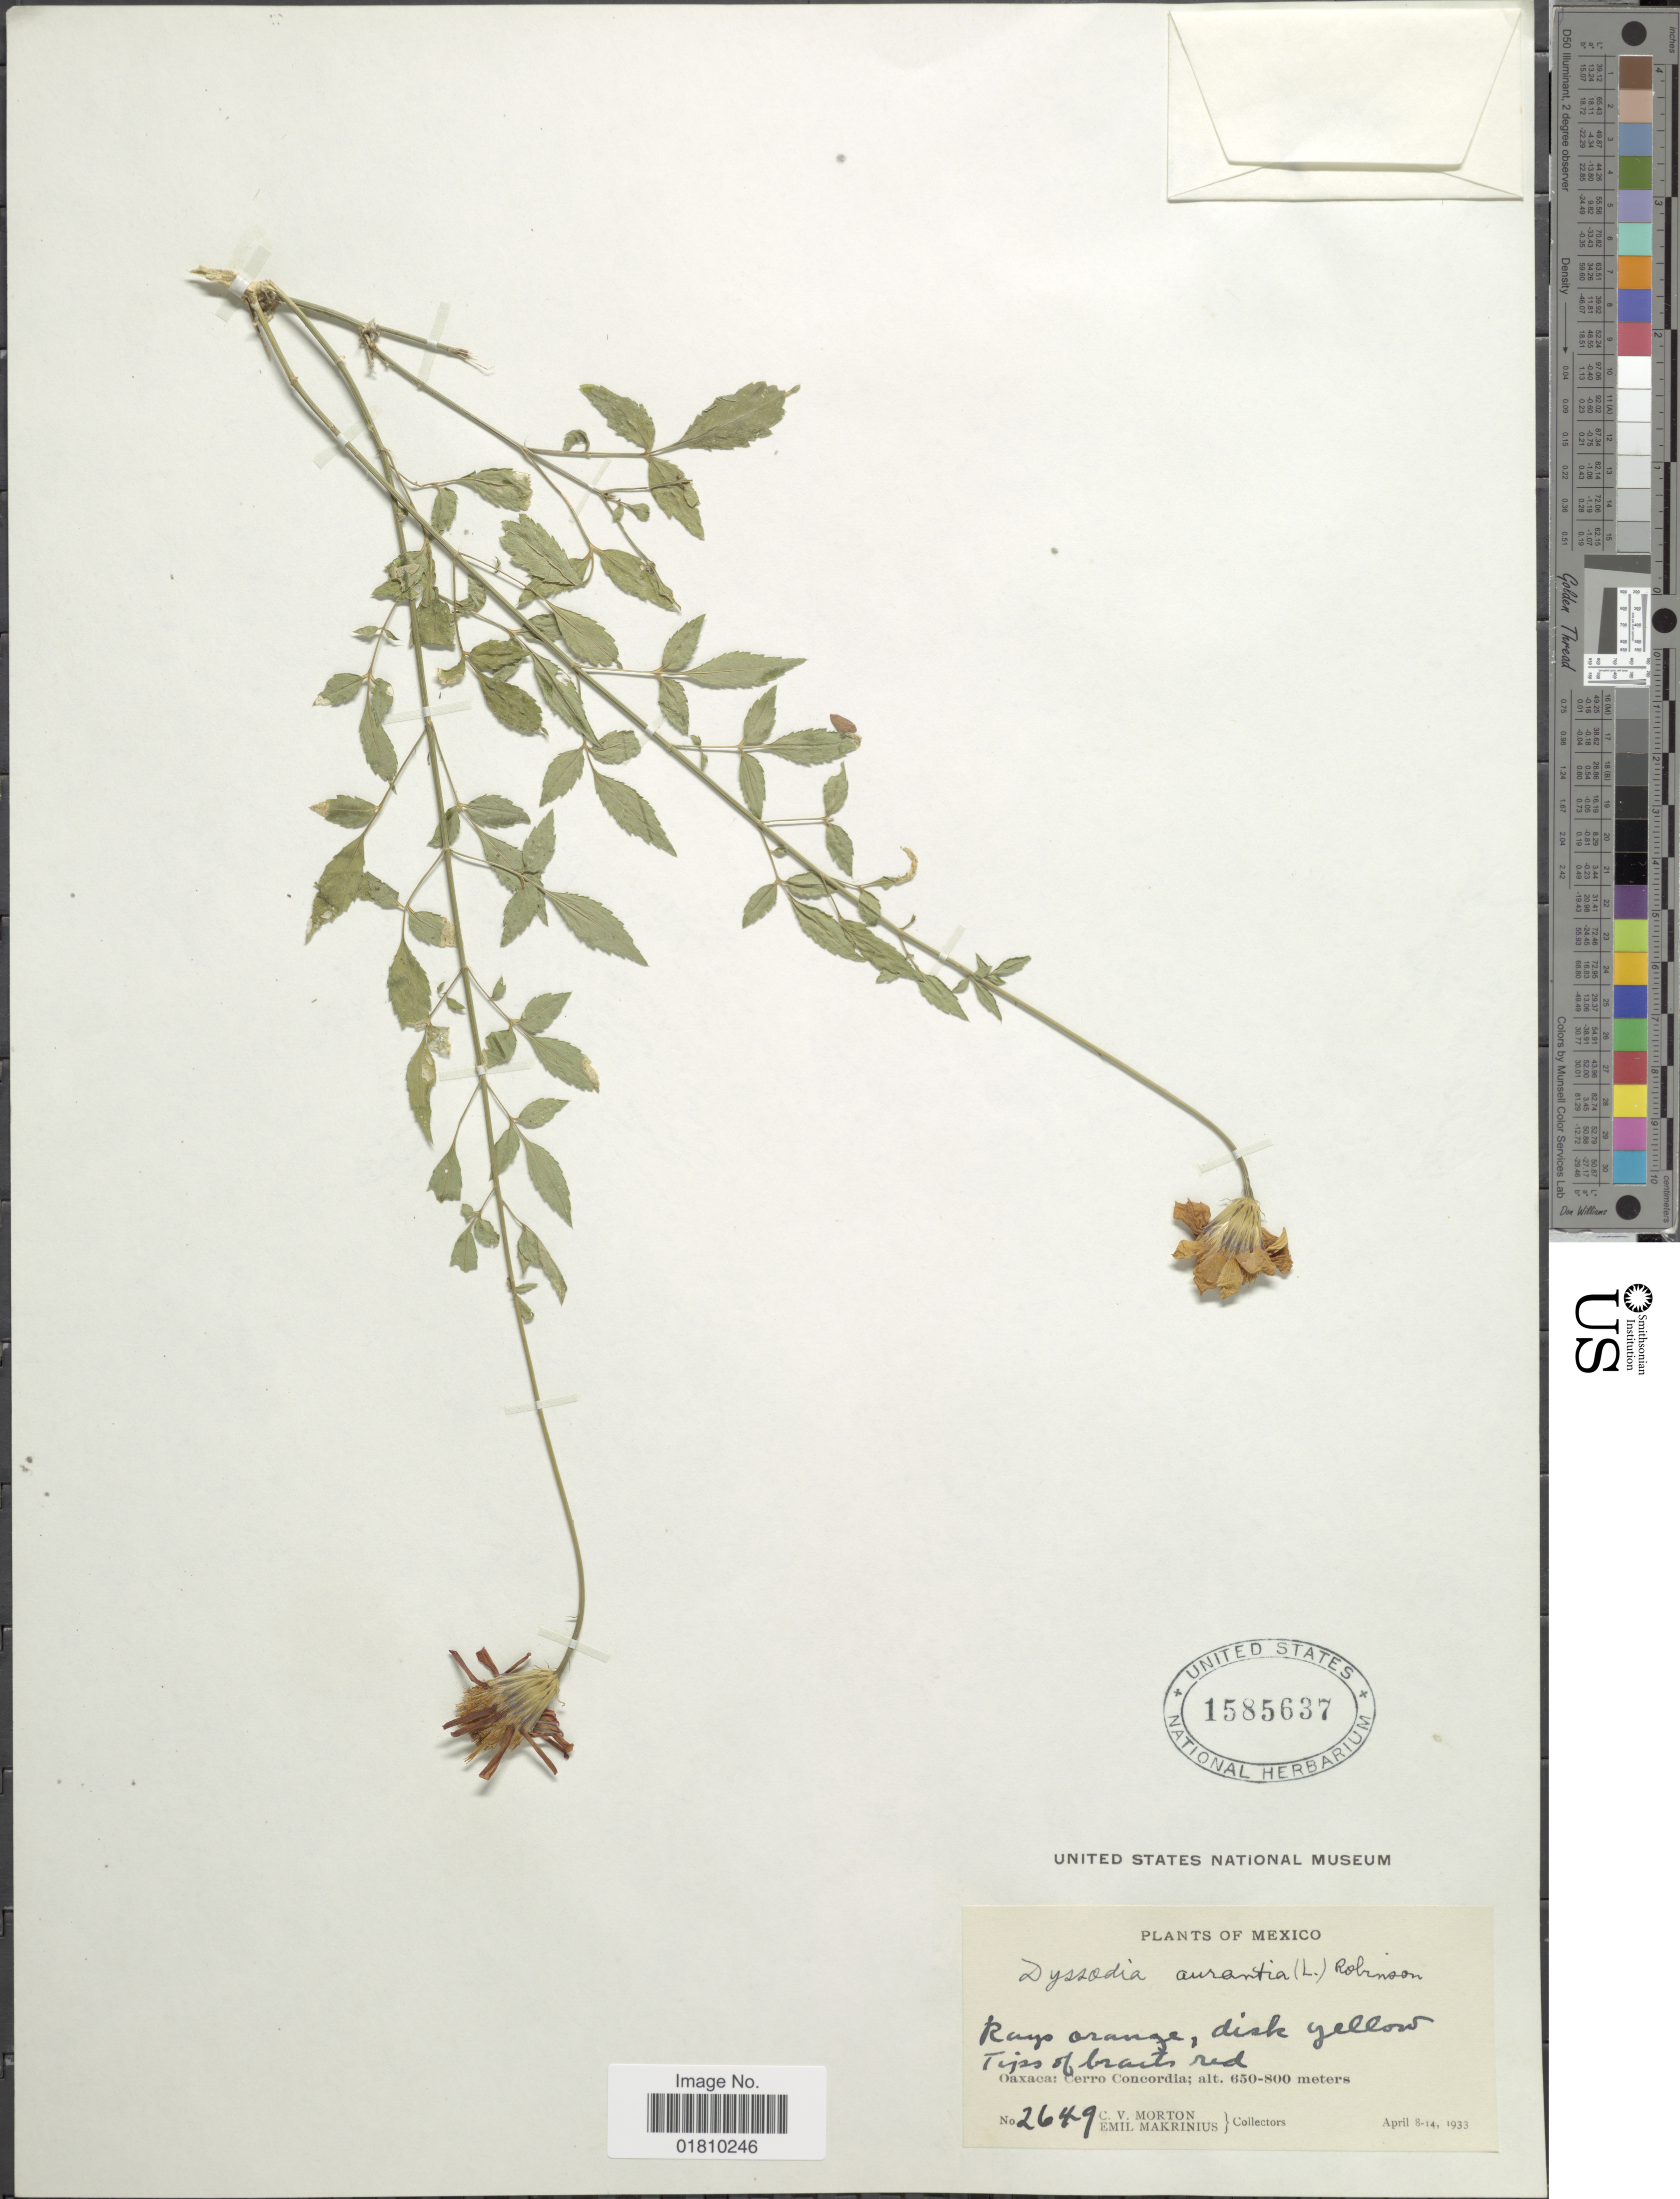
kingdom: Plantae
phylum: Tracheophyta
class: Magnoliopsida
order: Asterales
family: Asteraceae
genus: Adenophyllum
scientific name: Adenophyllum aurantium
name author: (L.) Strother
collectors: C. V. Morton & E. Makrinius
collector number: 2649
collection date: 1933-04-08/1933-04-14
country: Mexico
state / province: Oaxaca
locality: Cerro Concordia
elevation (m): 650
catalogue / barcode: US 1585637